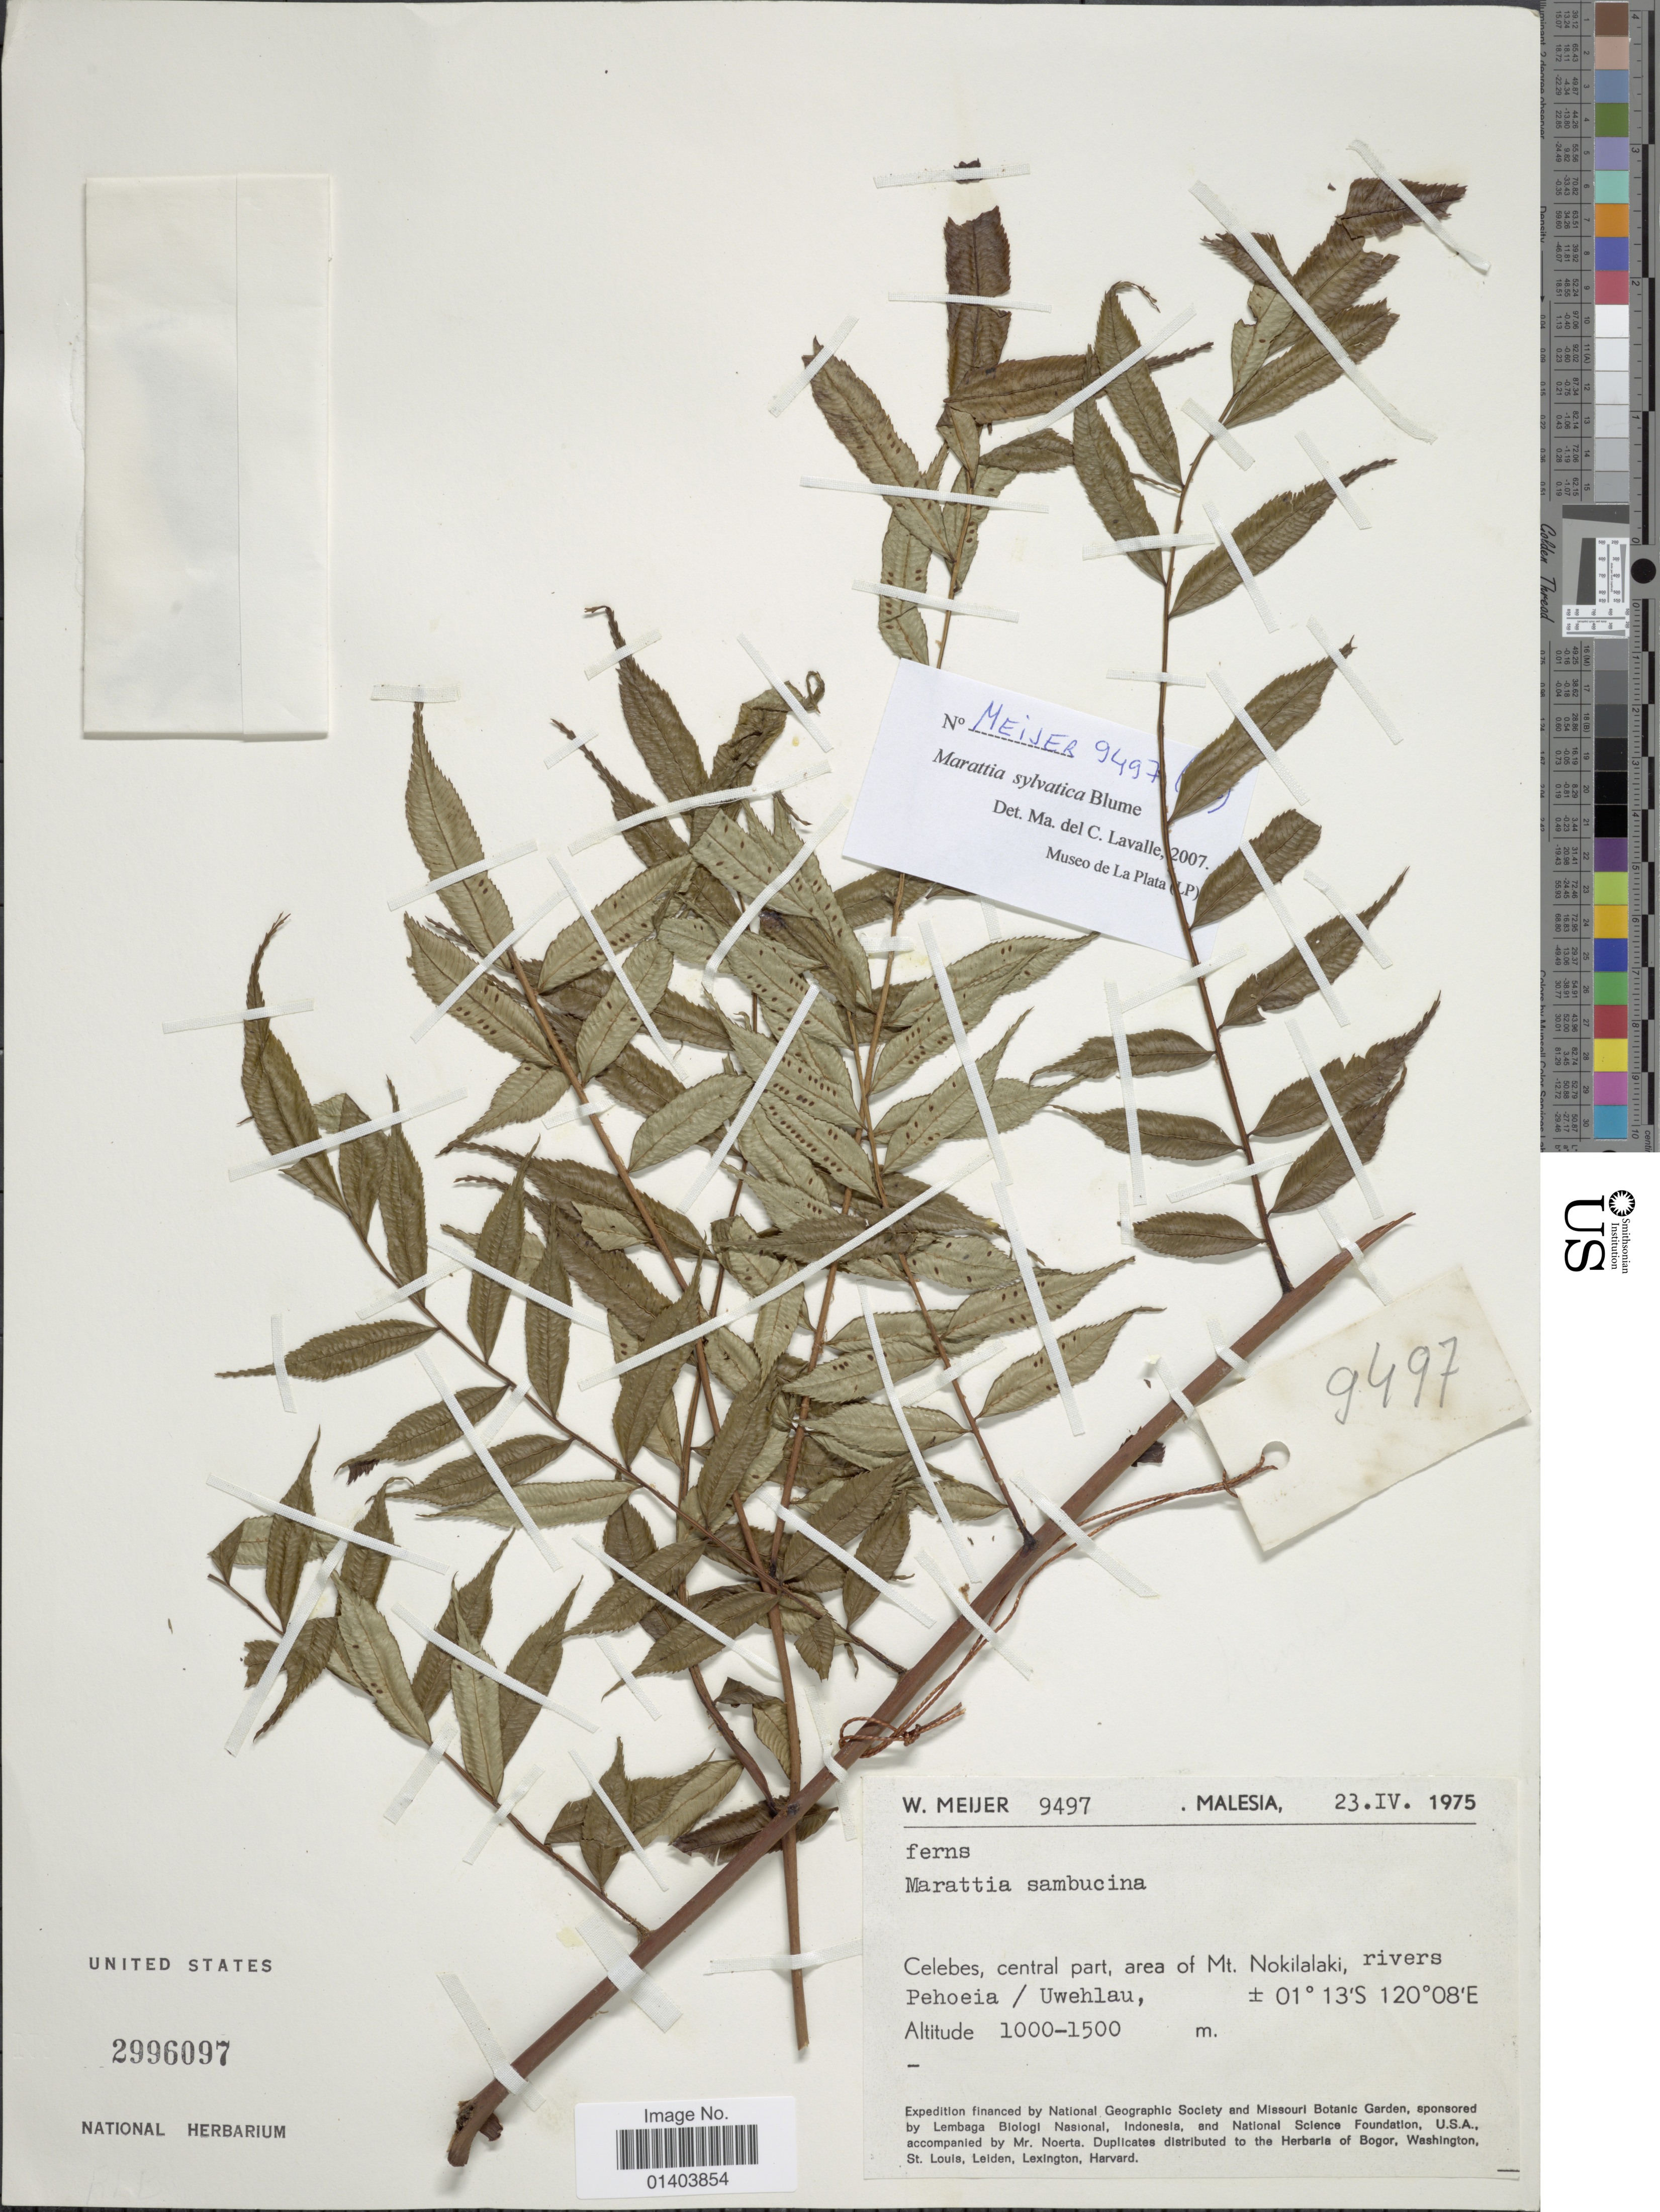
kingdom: Plantae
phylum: Tracheophyta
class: Polypodiopsida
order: Marattiales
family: Marattiaceae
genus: Ptisana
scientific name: Ptisana sylvatica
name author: (Blume) Murdock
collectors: W. Meijer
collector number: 9497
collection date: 1975-04-23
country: Malaysia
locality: Celebes, central part, area of Mt Nokilalaki, rivers Pehoeia/Uwehlau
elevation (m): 1000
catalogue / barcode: US 2996097